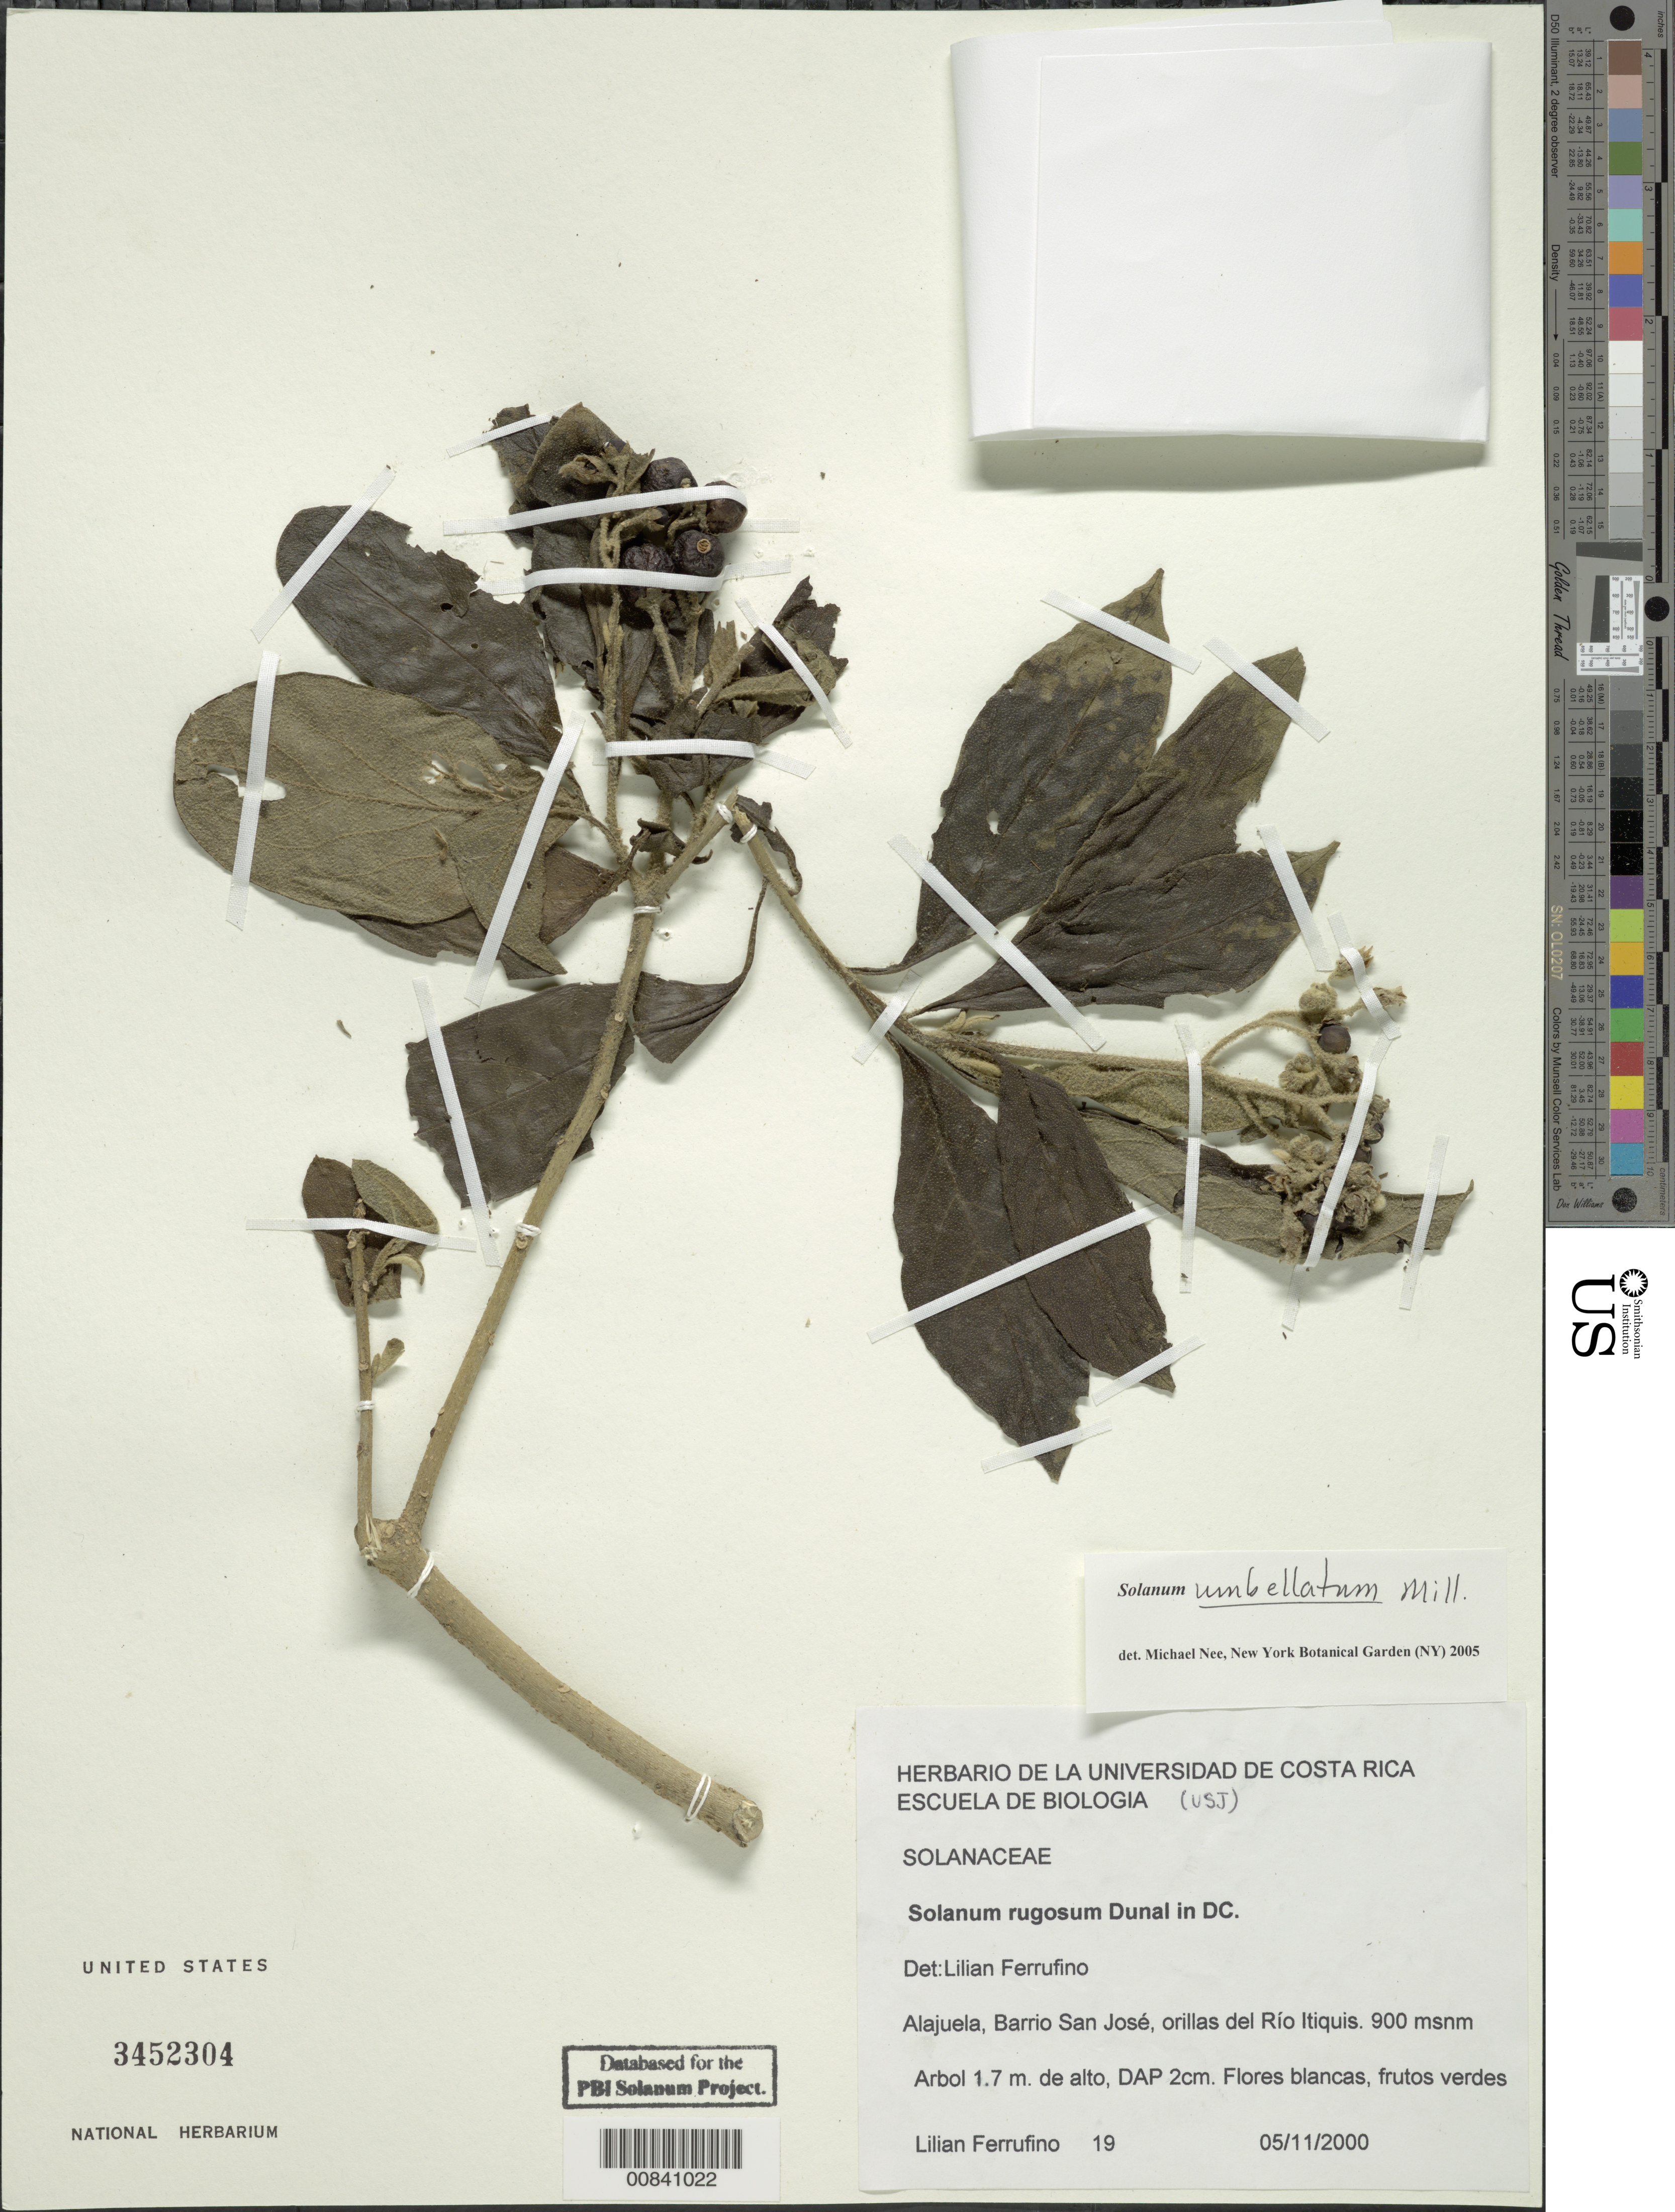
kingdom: Plantae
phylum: Tracheophyta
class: Magnoliopsida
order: Solanales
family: Solanaceae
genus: Solanum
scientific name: Solanum umbellatum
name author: Mill.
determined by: Nee, Michael H.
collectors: L. Ferrufino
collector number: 19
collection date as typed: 5 Nov 2000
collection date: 2000-11-05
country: Costa Rica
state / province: Alajuela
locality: Barrio San José, orillas del Río Itiquis.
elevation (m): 900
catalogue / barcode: US 3452304